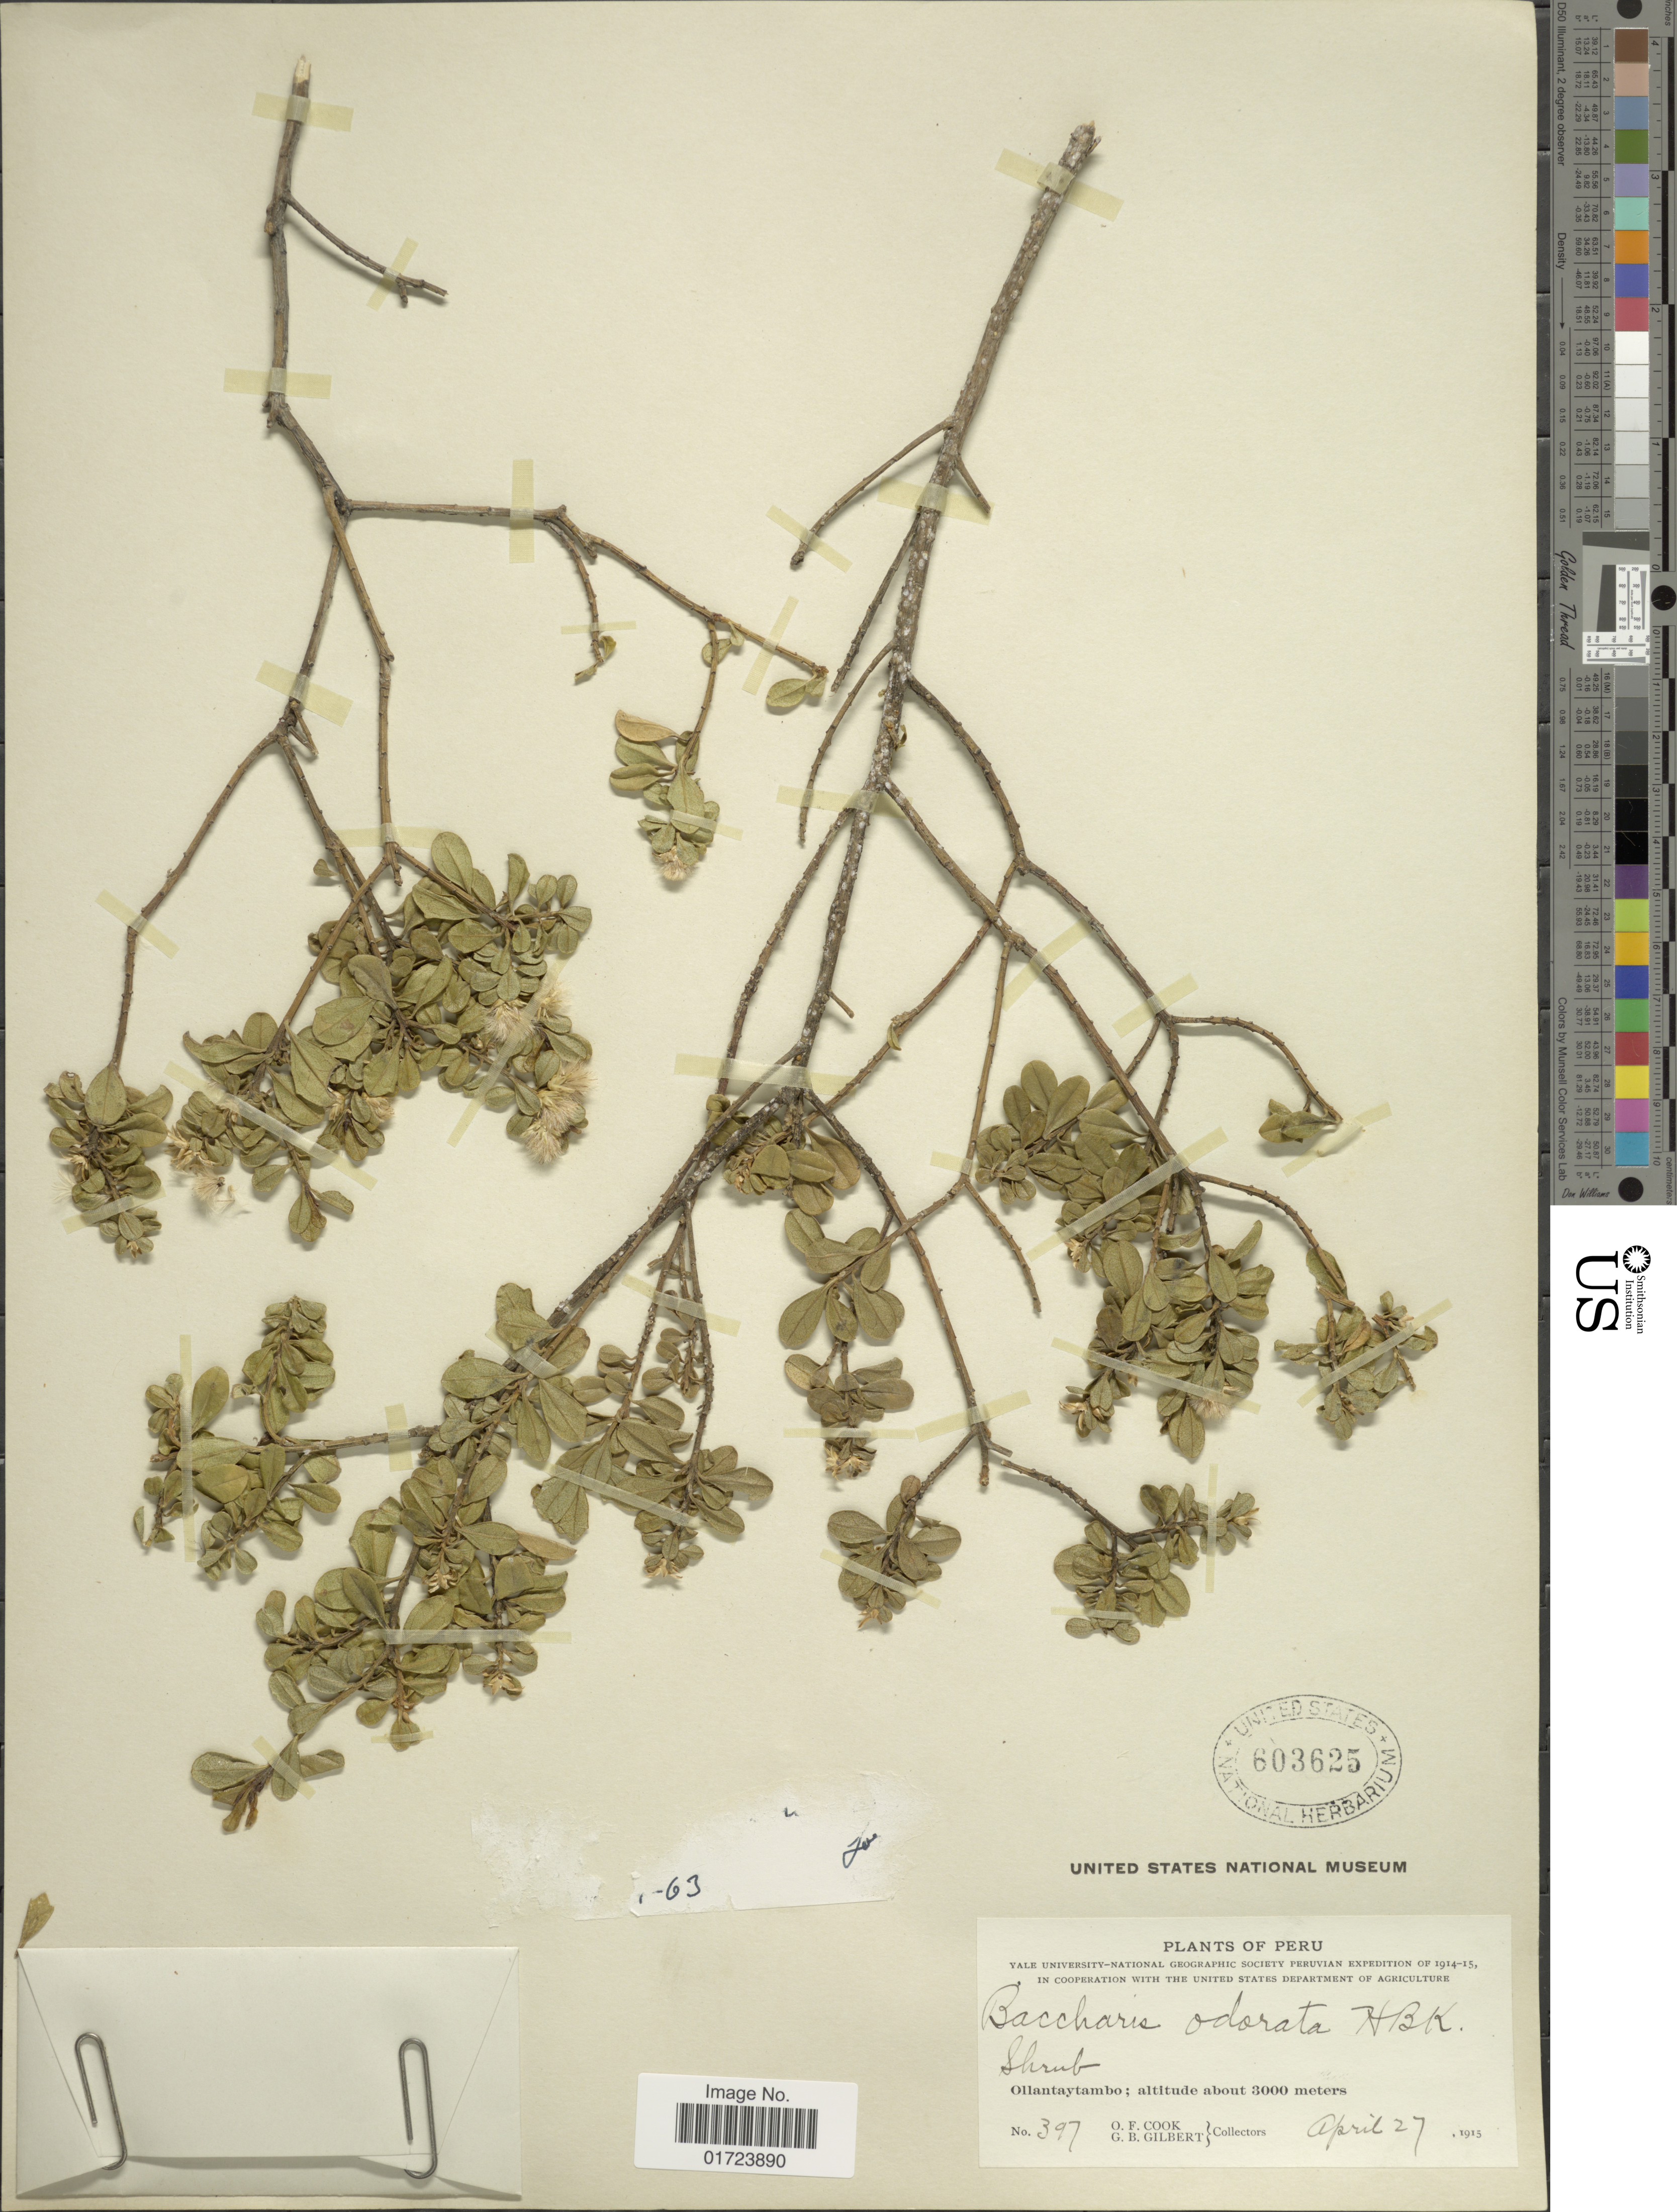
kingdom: Plantae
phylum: Tracheophyta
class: Magnoliopsida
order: Asterales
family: Asteraceae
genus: Baccharis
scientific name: Baccharis tricuneata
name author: (L. f.) Pers.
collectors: O. F. Cook & G. B. Gilbert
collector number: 397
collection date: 1915-04-27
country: Peru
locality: Ollantaytambo.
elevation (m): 3000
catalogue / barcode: US 603625